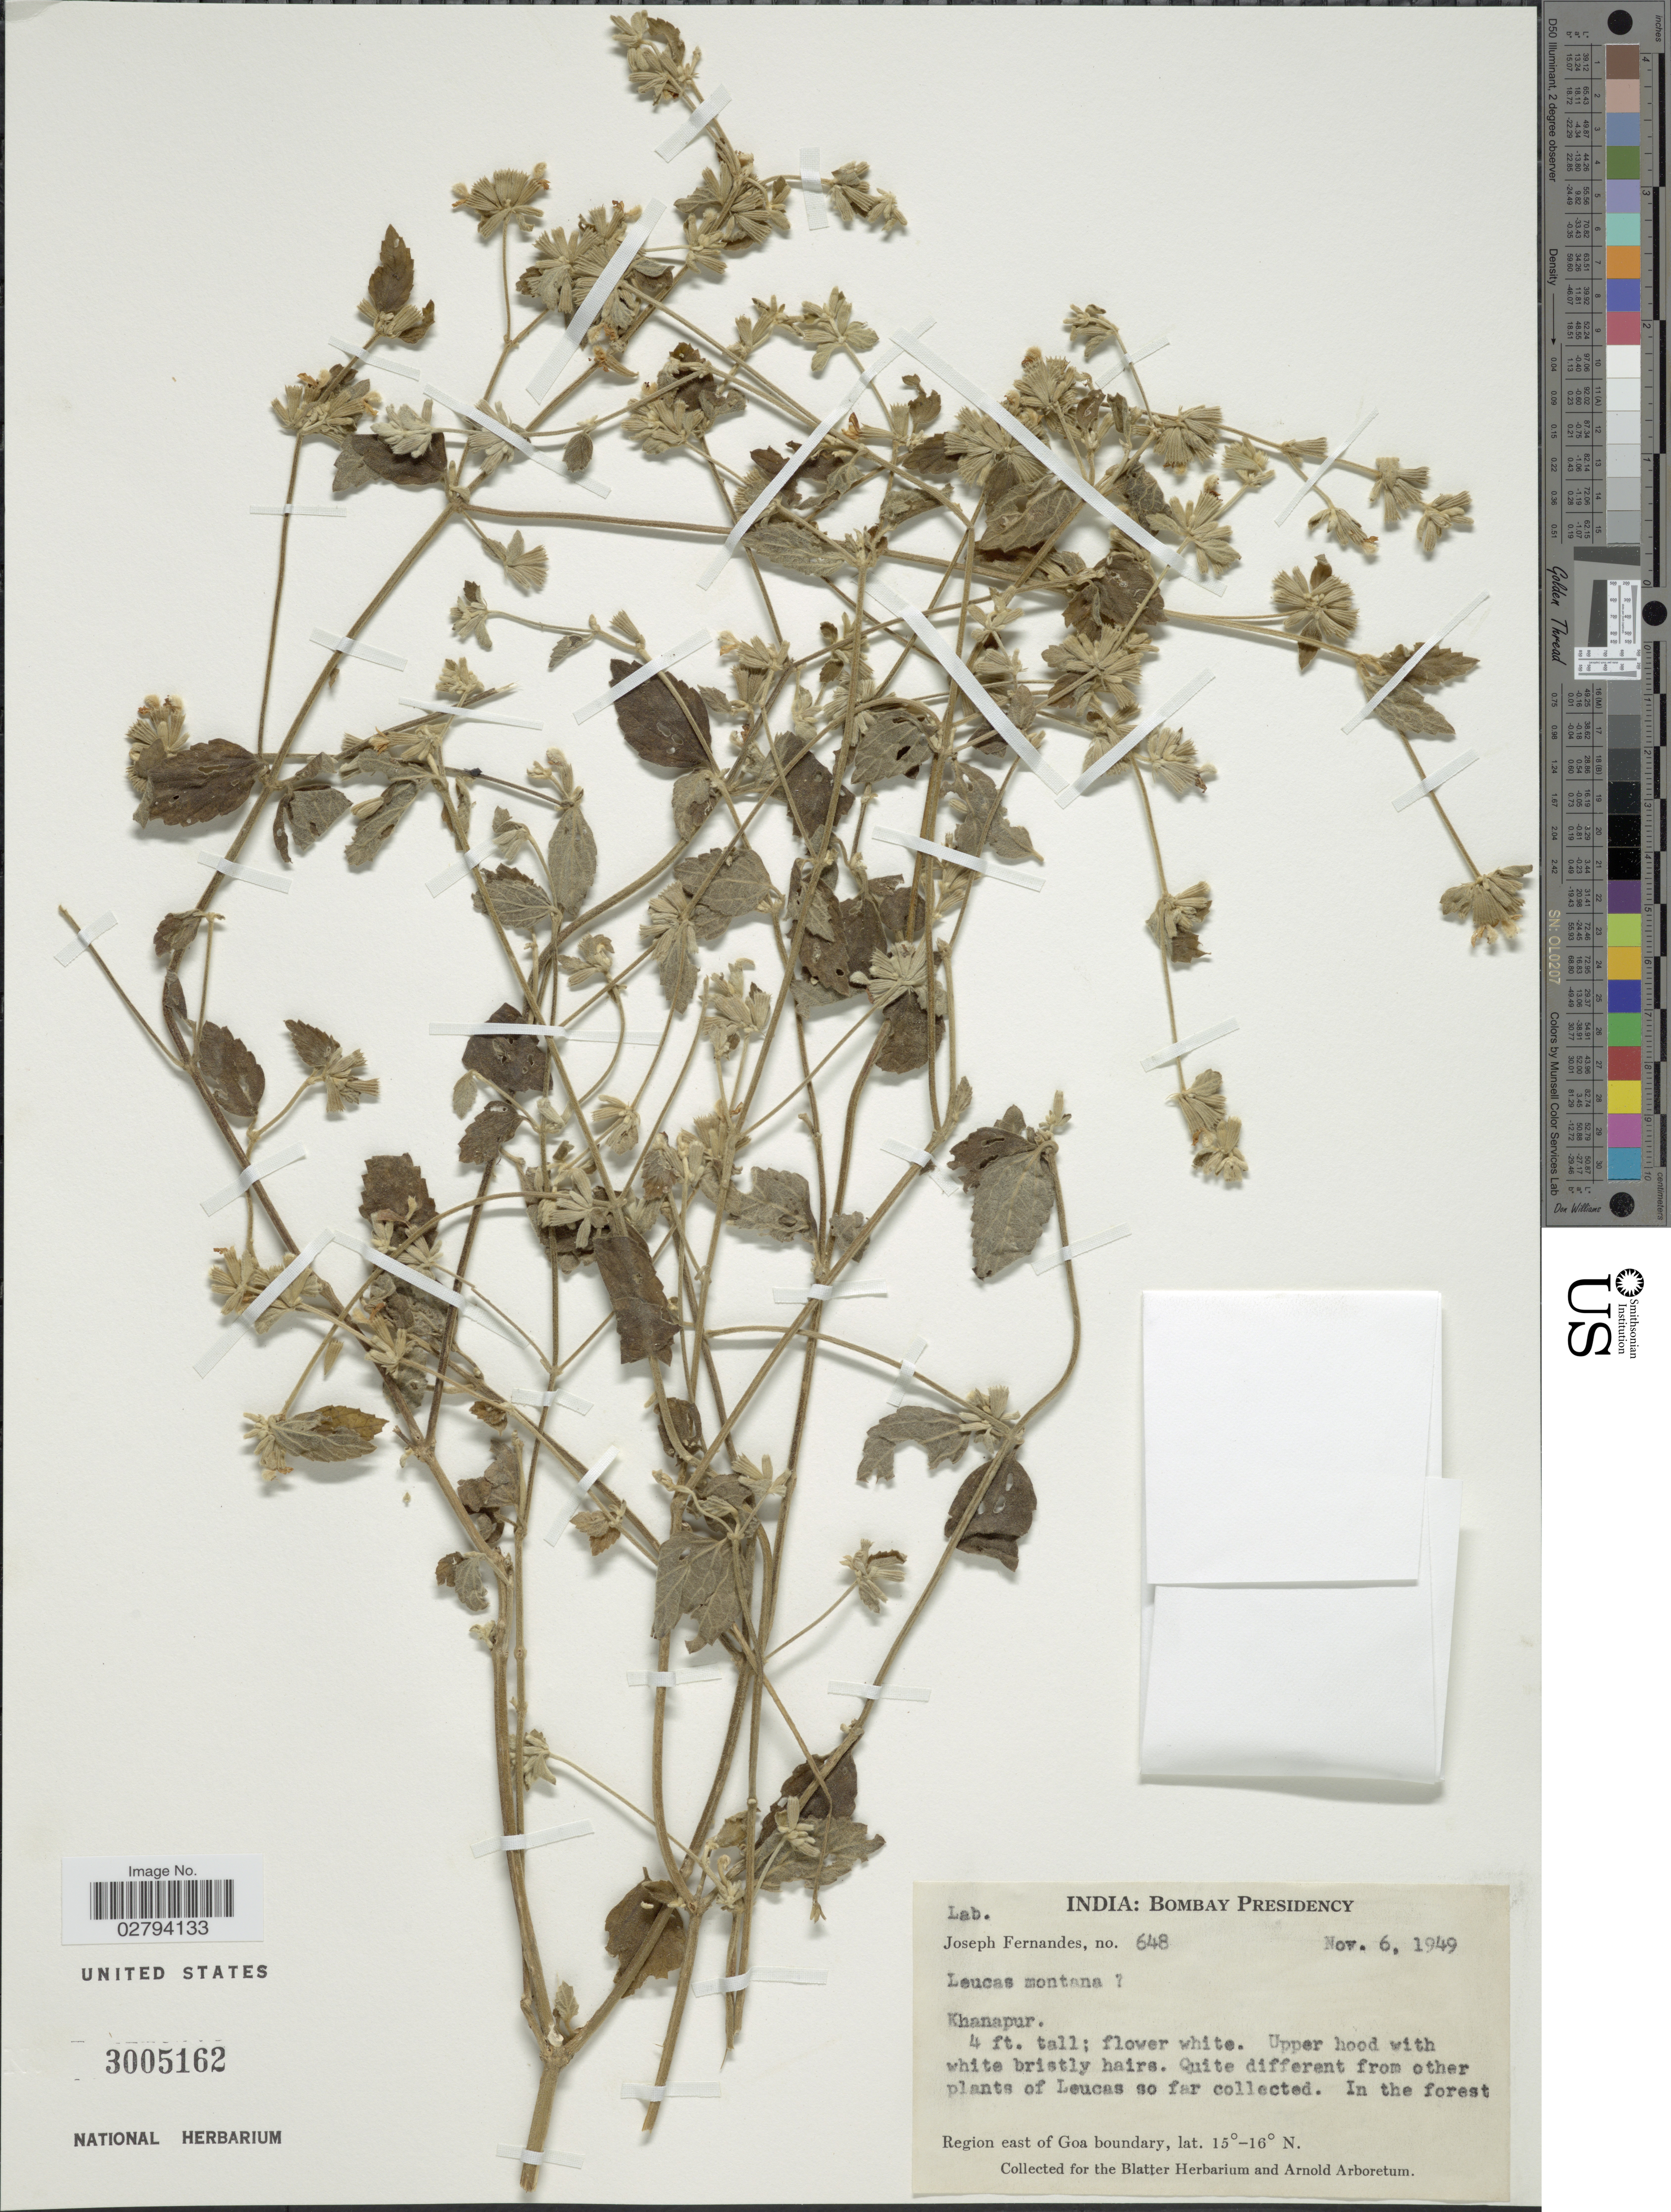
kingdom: Plantae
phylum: Tracheophyta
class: Magnoliopsida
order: Lamiales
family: Lamiaceae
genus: Leucas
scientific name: Leucas montana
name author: Spreng.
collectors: J. Fernandes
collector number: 648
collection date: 1949-11-06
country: India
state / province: Goa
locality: Bombay Presidency, Khanapur, Region east of Goa boundary.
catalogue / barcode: US 3005162